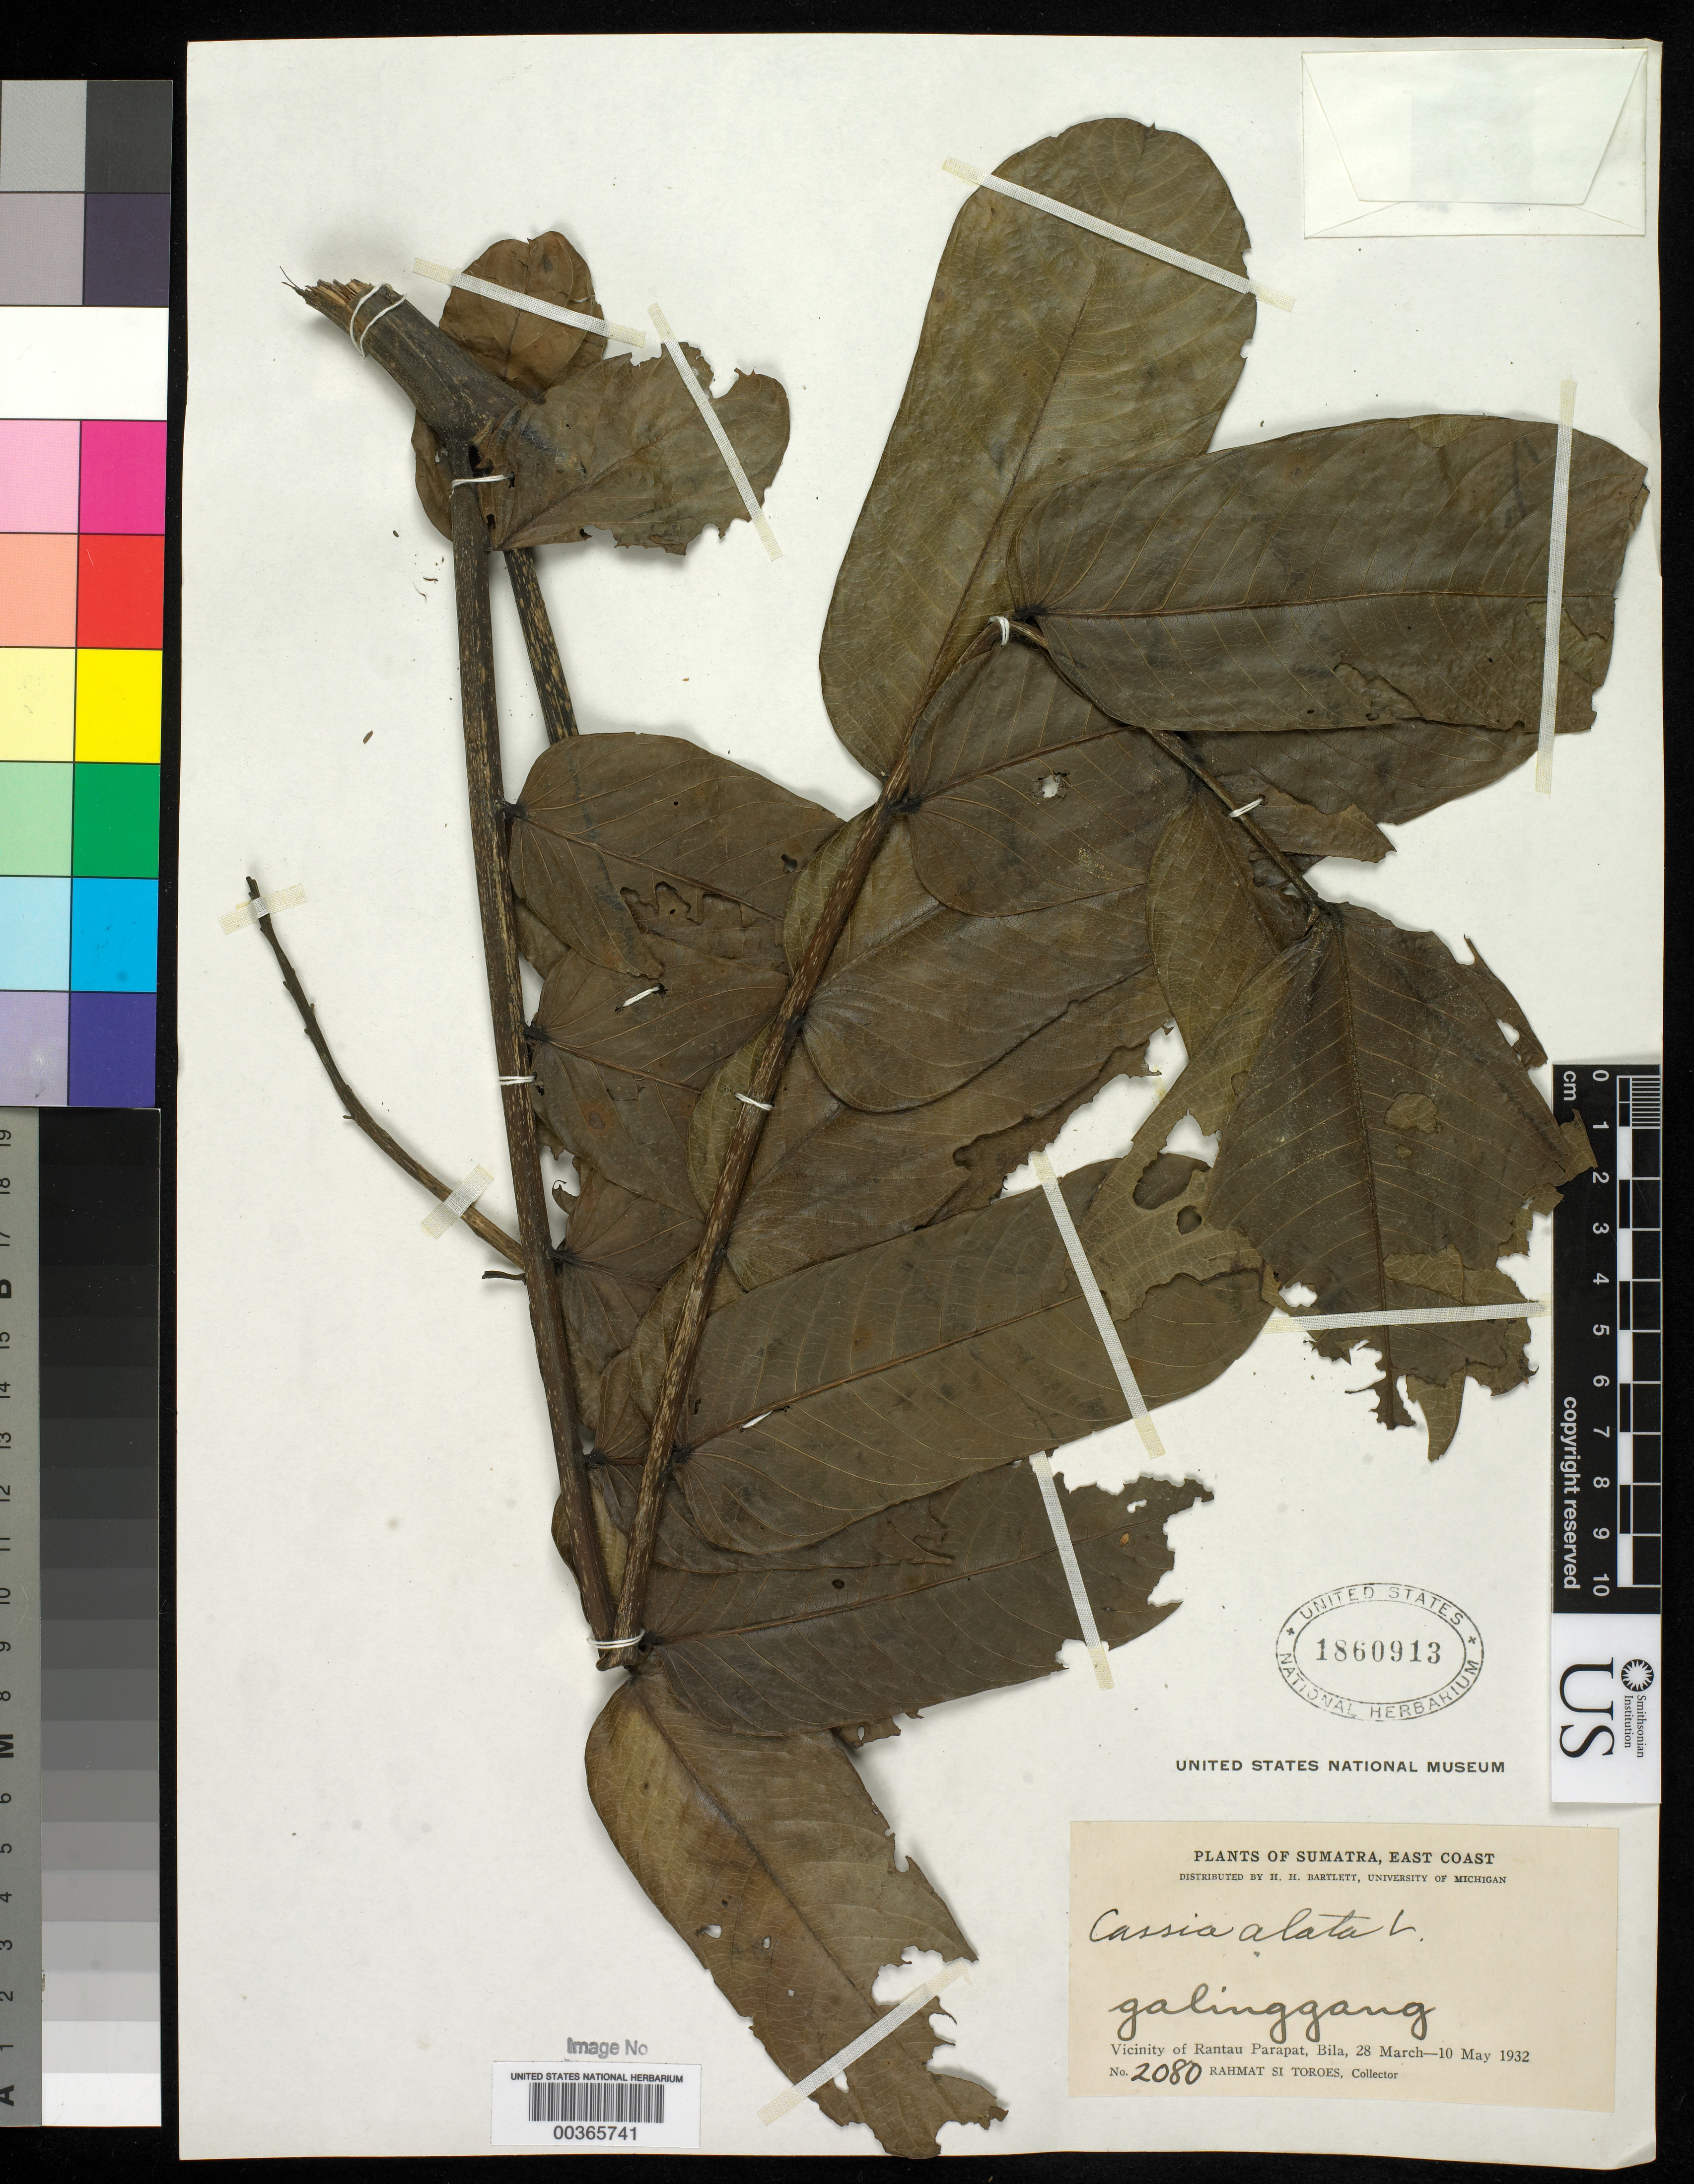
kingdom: Plantae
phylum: Tracheophyta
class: Magnoliopsida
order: Fabales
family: Fabaceae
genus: Senna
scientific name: Senna alata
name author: (L.) Roxb.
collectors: Rahmat Si Boeea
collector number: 2080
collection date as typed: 28 Mar 1932 to 10 May 1932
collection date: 1932-03-28/1932-05-10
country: Indonesia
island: Sumatra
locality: Vicinity of rantau parapat, bila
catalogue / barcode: US 1860913